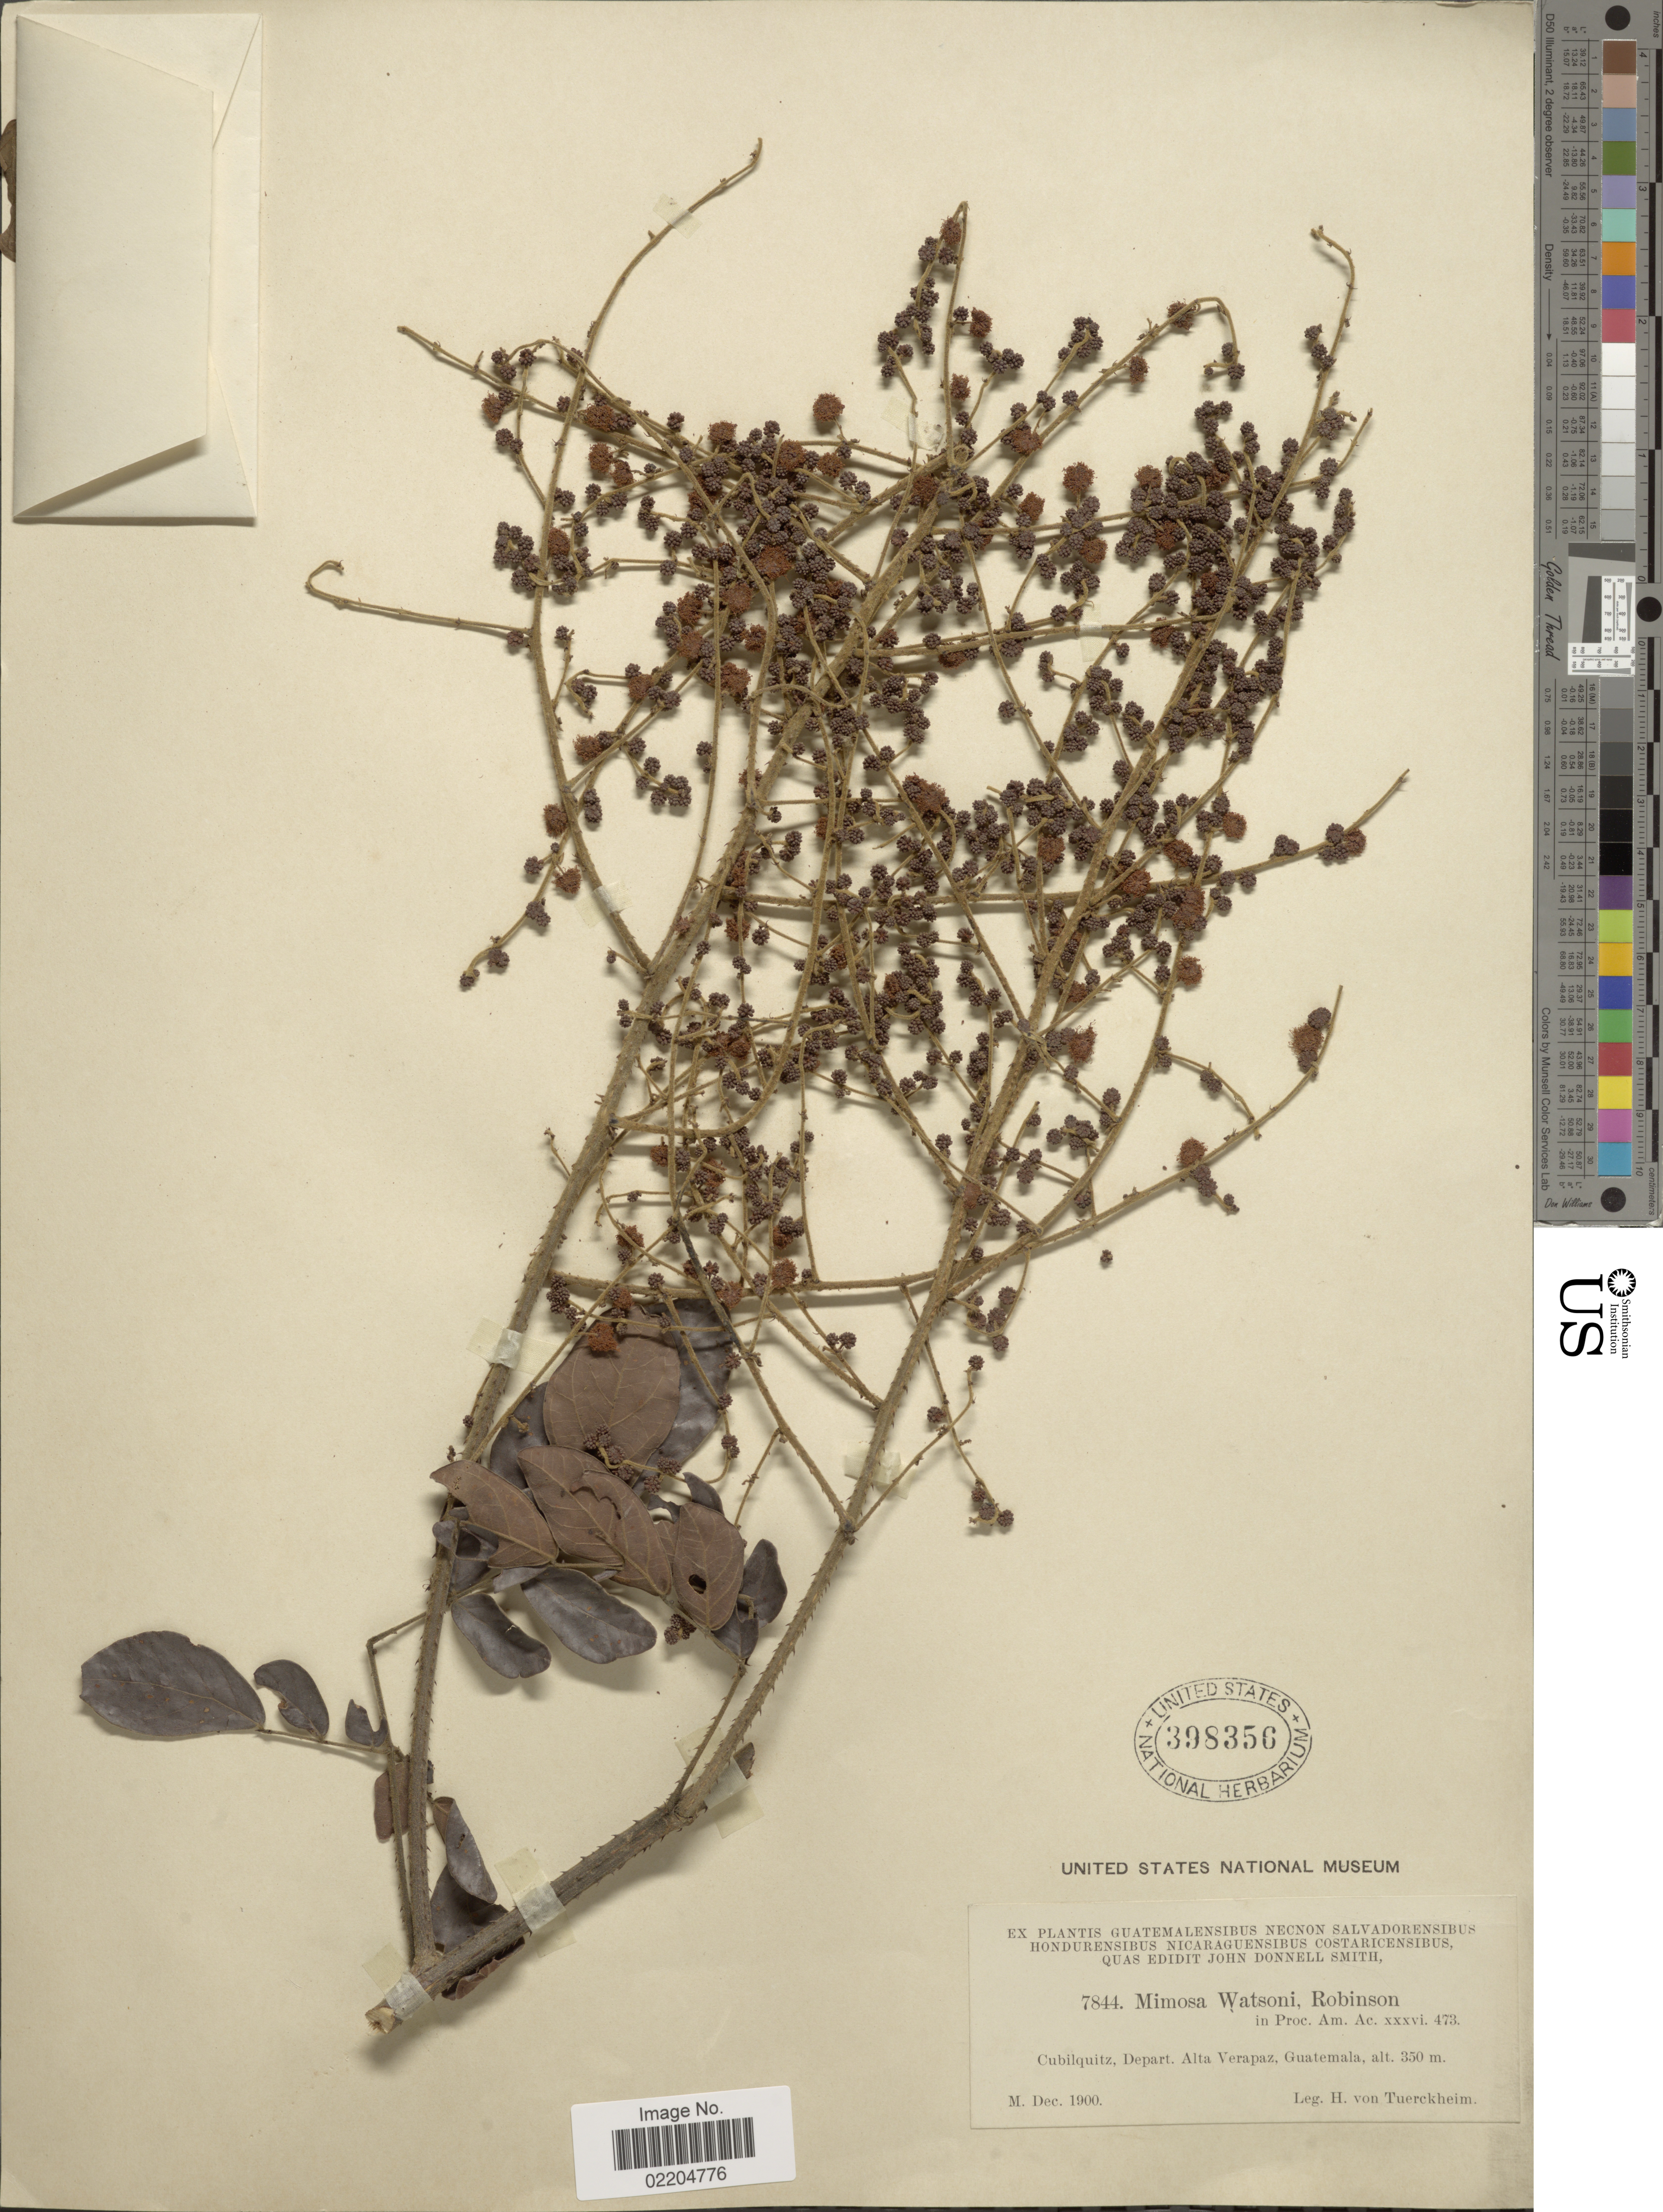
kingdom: Plantae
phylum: Tracheophyta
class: Magnoliopsida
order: Fabales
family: Fabaceae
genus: Mimosa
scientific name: Mimosa watsonii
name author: B.L. Rob.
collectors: H. von Türckheim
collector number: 7844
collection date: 1900-12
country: Guatemala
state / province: Alta Verapaz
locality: Cubilquitz, Depart. Alta Verapaz, Guatemala.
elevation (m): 350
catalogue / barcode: US 398356